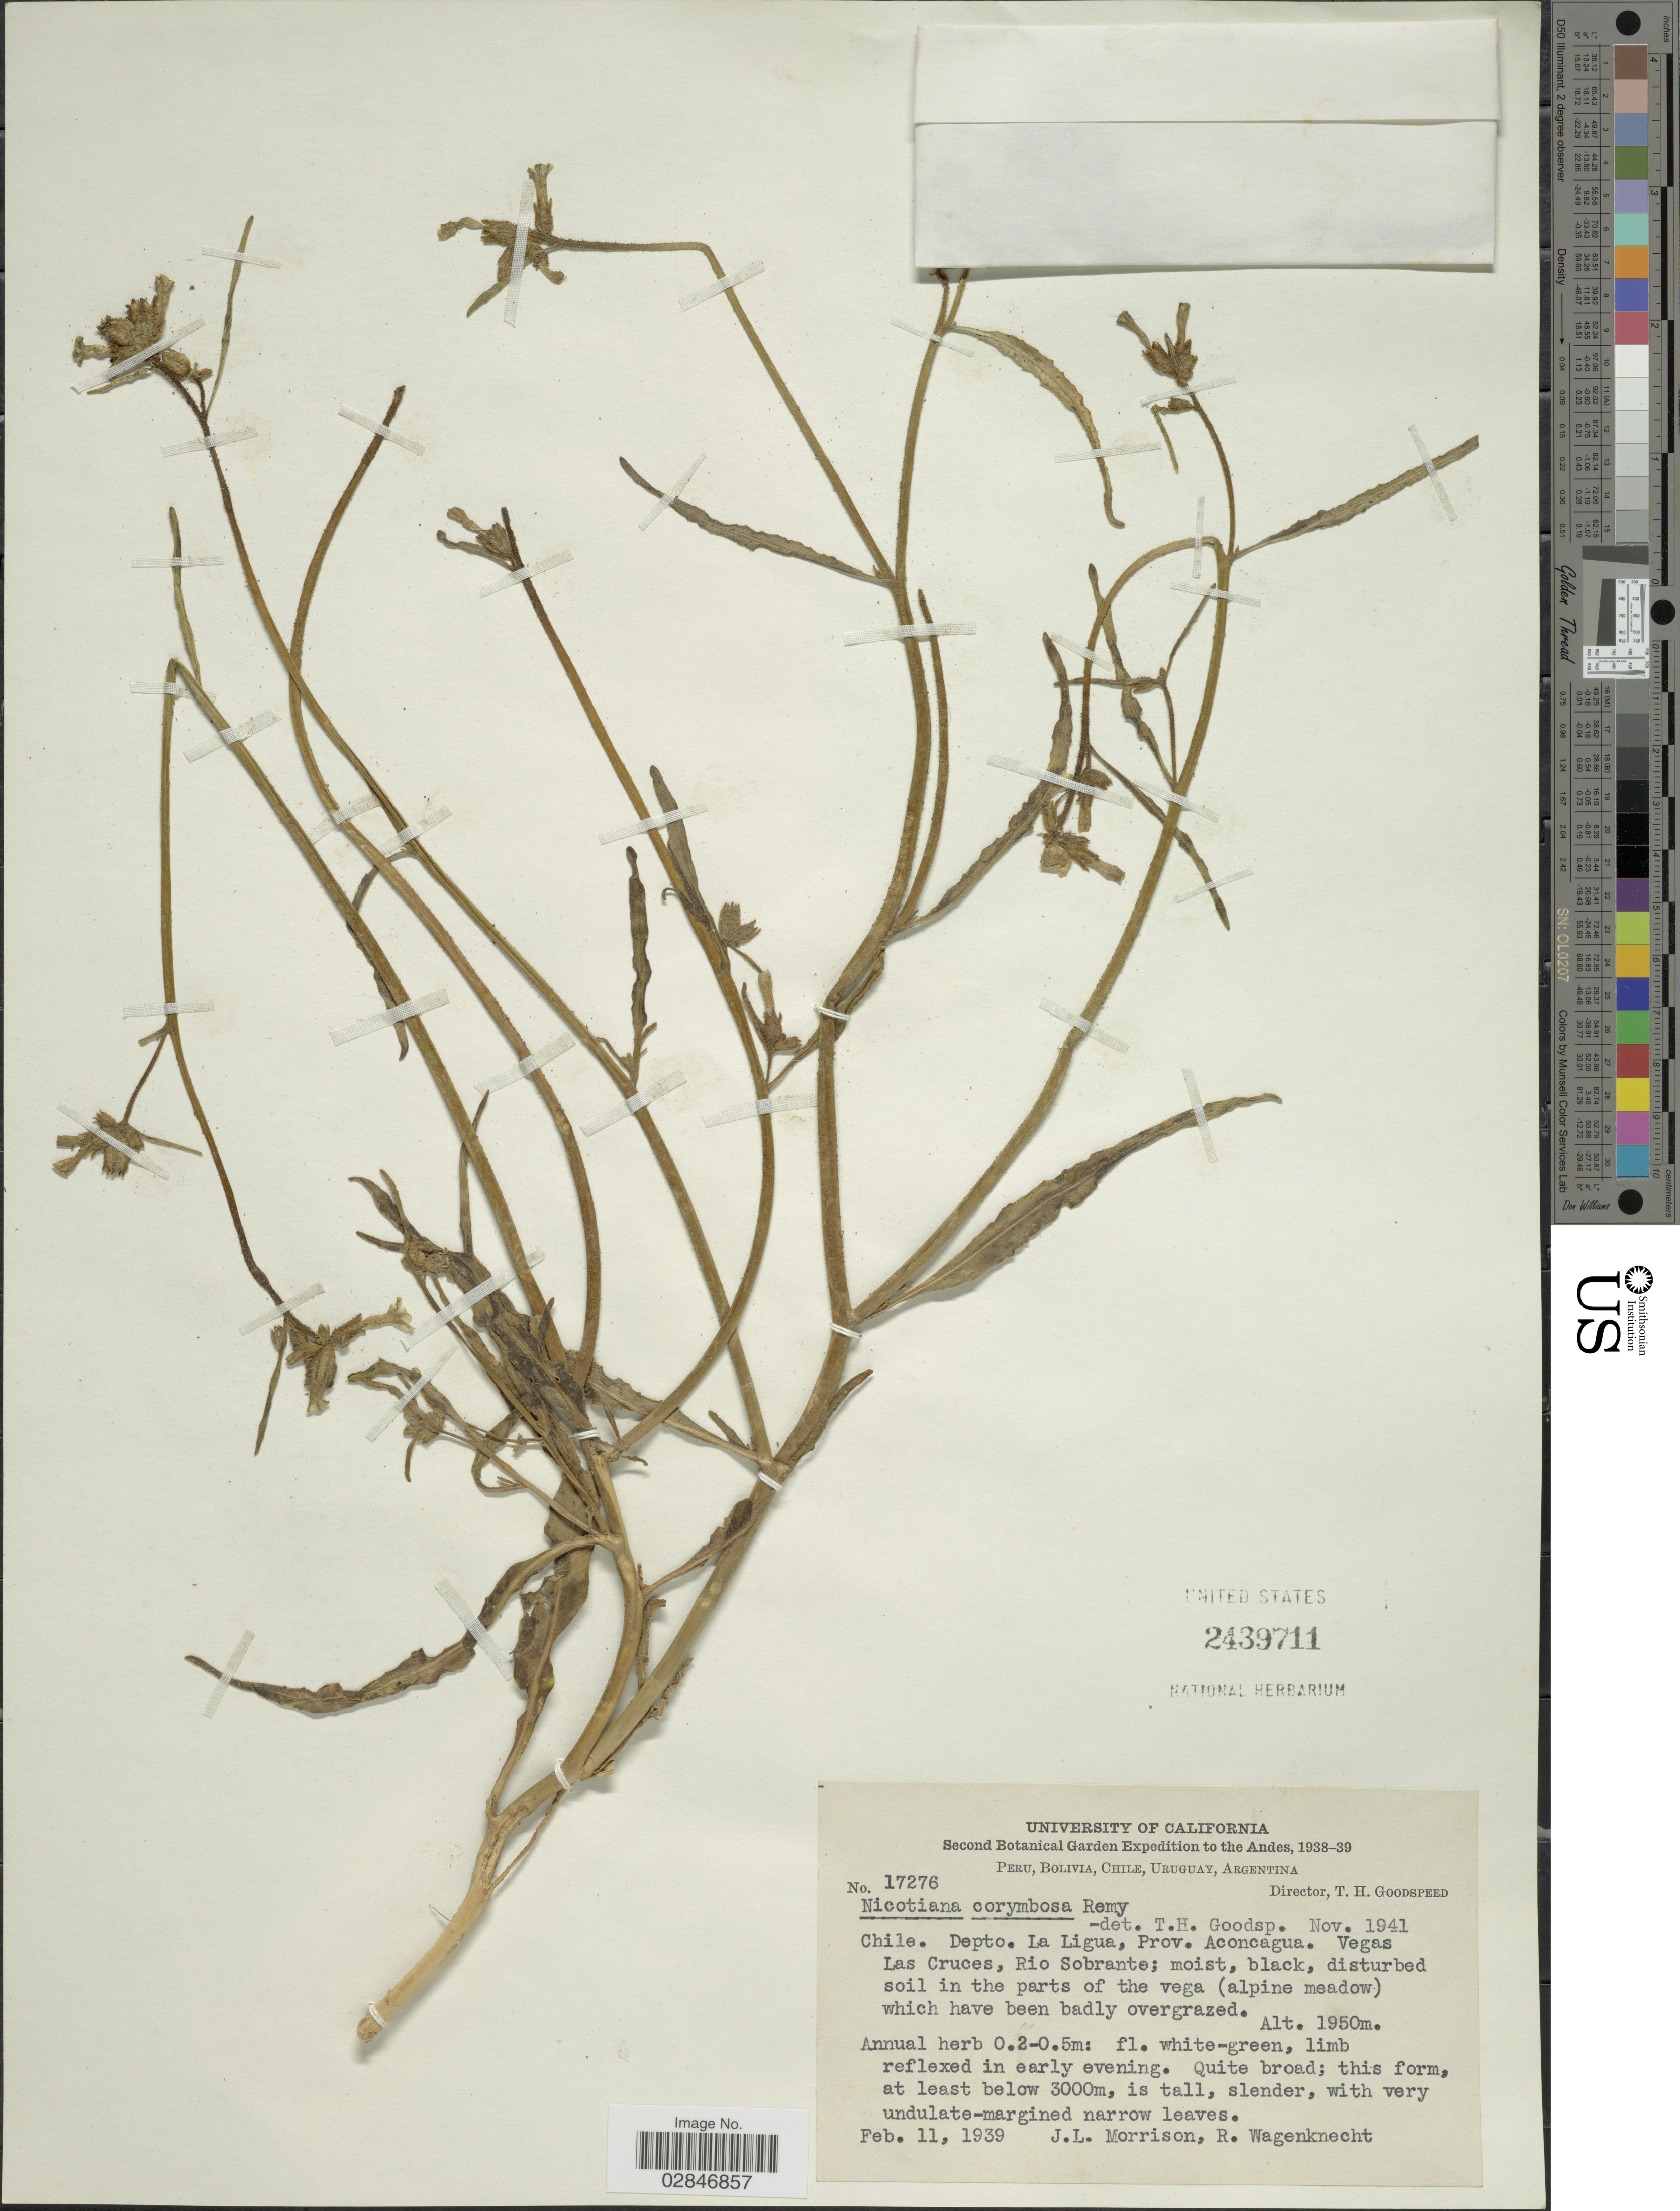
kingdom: Plantae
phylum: Tracheophyta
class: Magnoliopsida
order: Solanales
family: Solanaceae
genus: Nicotiana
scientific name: Nicotiana corymbosa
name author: J. Rémy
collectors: J. Morrison & R. Wagenknecht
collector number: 17276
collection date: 1939-02-11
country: Chile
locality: The Andes, Depto. La Ligua, Prov. Aconcagua. Vegas Las Cruces, Rio Sobrante.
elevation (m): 1950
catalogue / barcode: US 2439711